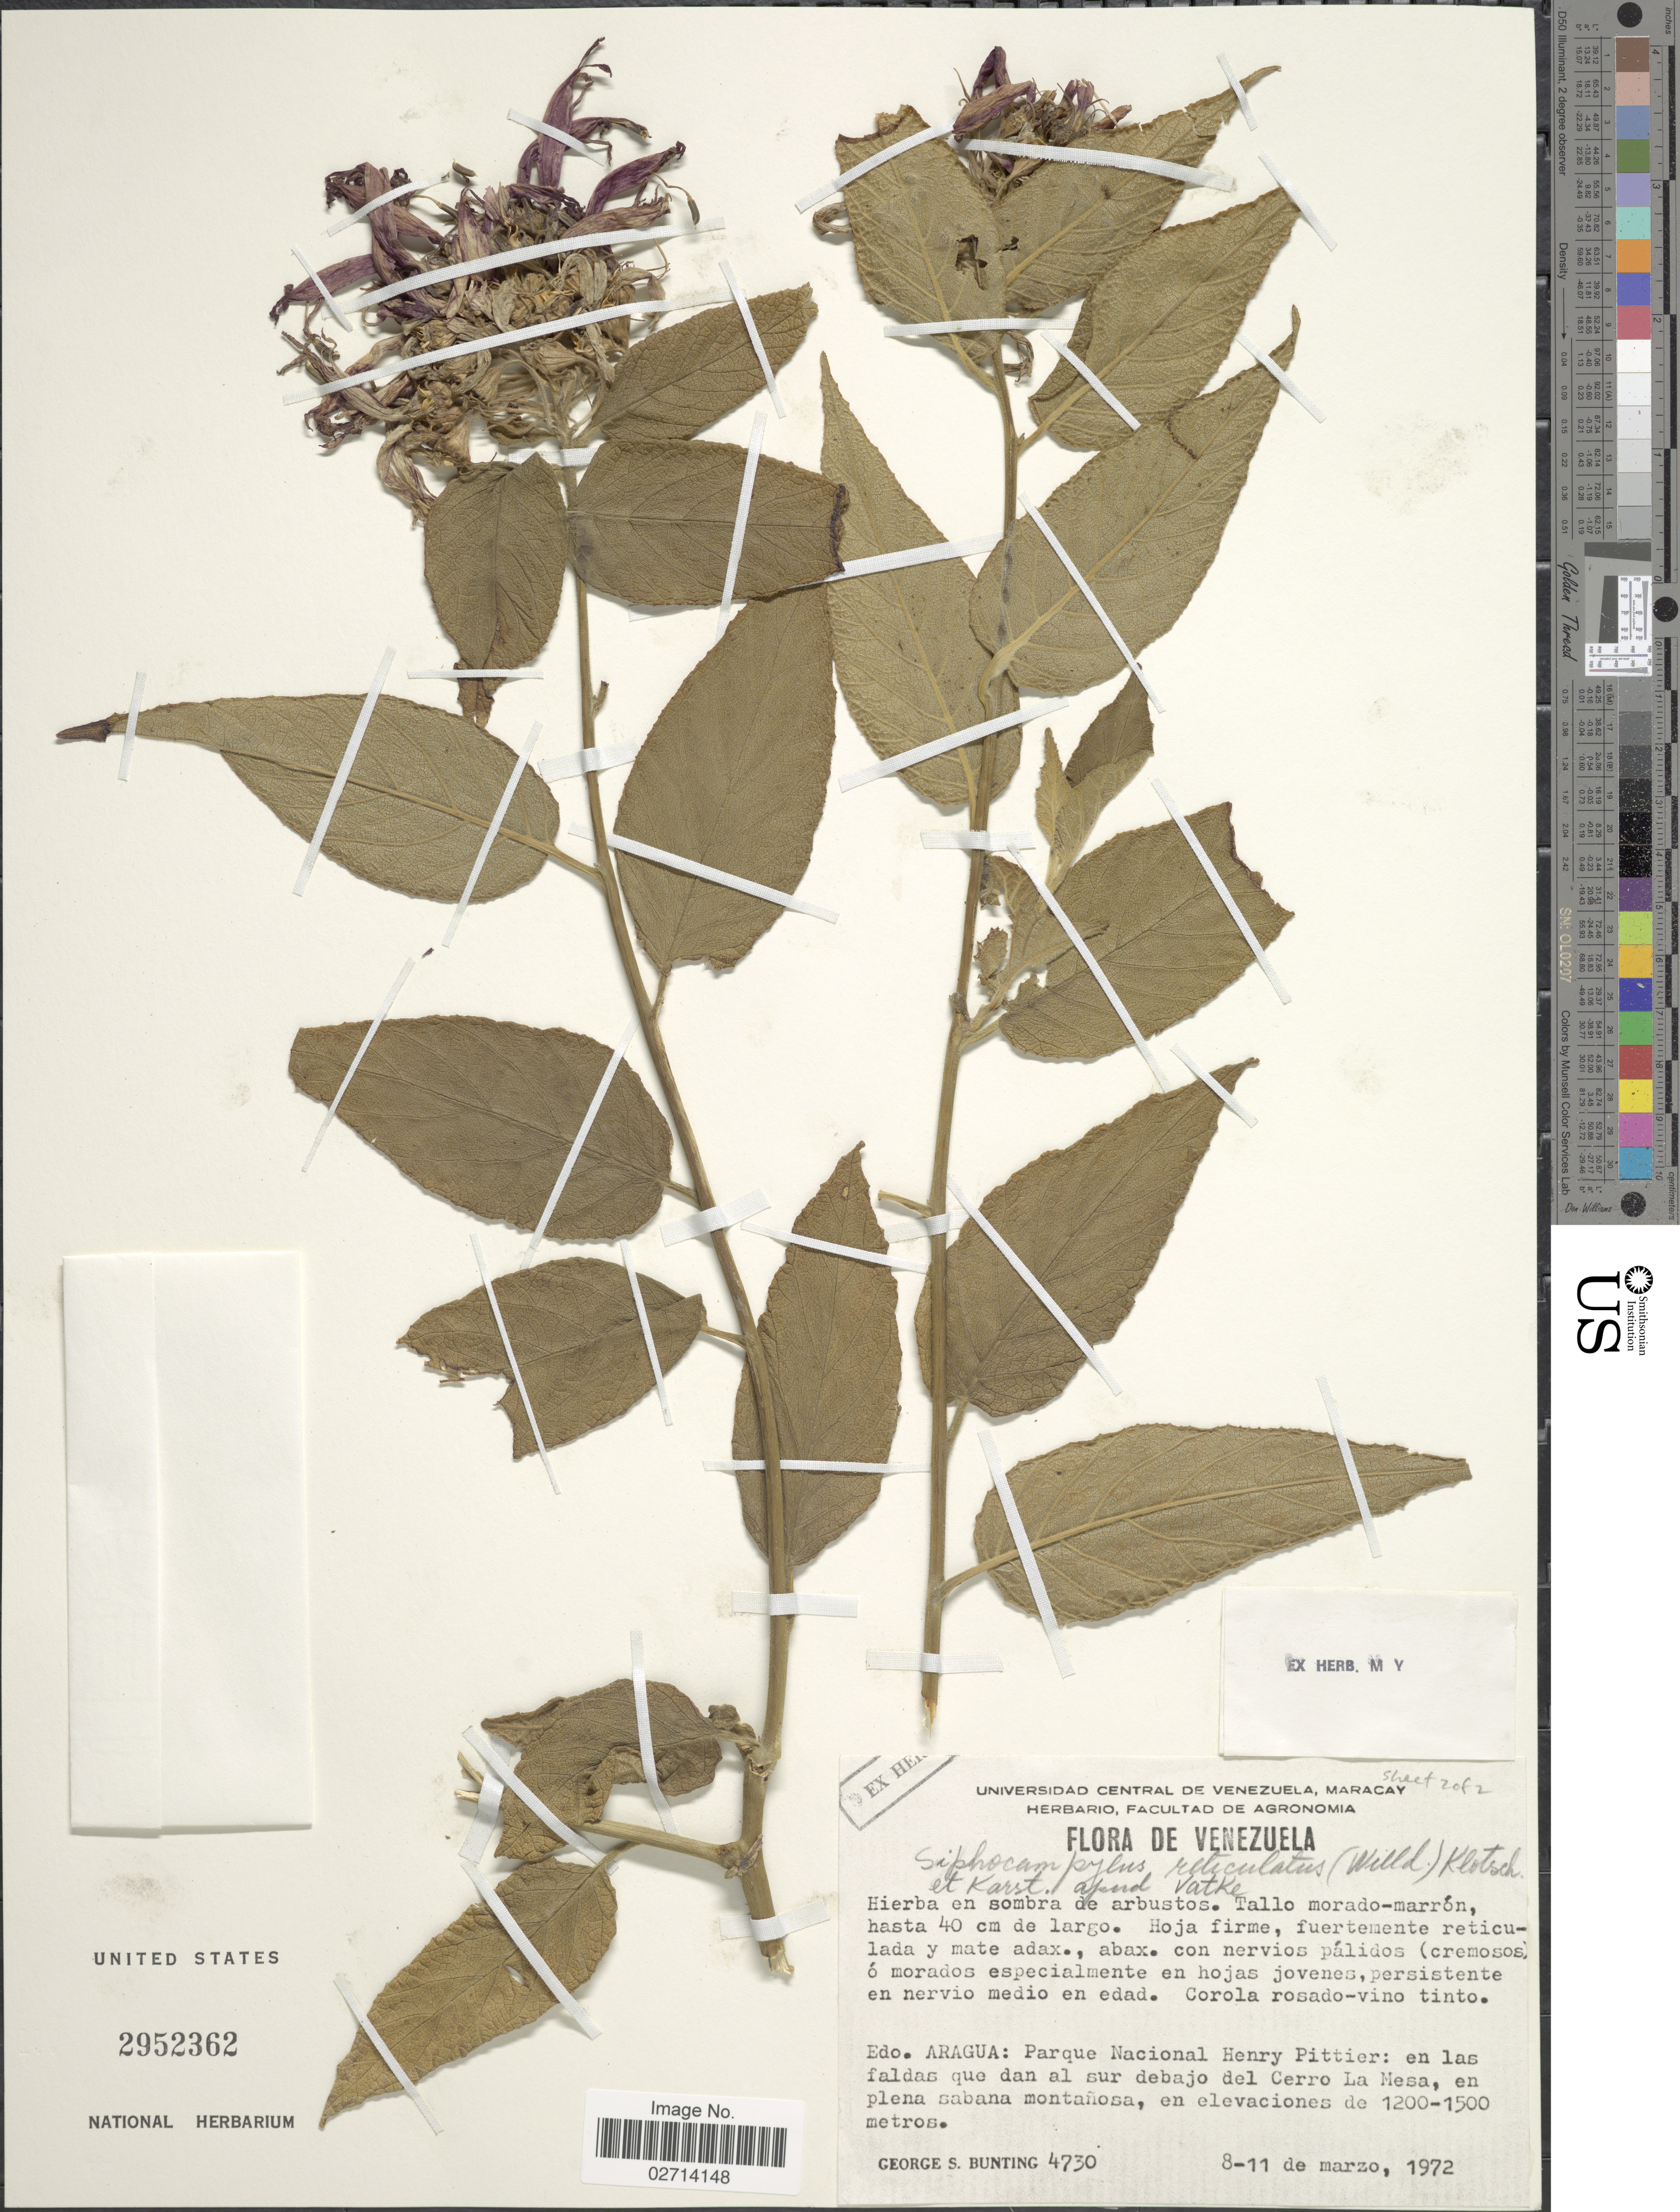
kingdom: Plantae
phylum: Tracheophyta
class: Magnoliopsida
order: Asterales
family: Campanulaceae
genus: Siphocampylus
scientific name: Siphocampylus reticulatus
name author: (Willd. ex Schult. & Roem.) Klotzsch & H. Karst. ex Vatke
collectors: G. S. Bunting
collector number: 4730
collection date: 1972-03-08/1972-03-11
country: Venezuela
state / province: Aragua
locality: Parque Nacional Henry Pittier: en las faldas que dan al sur debajo del Cerro La Mesa, en plena sabana montanosa.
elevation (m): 1200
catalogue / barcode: US 2952362